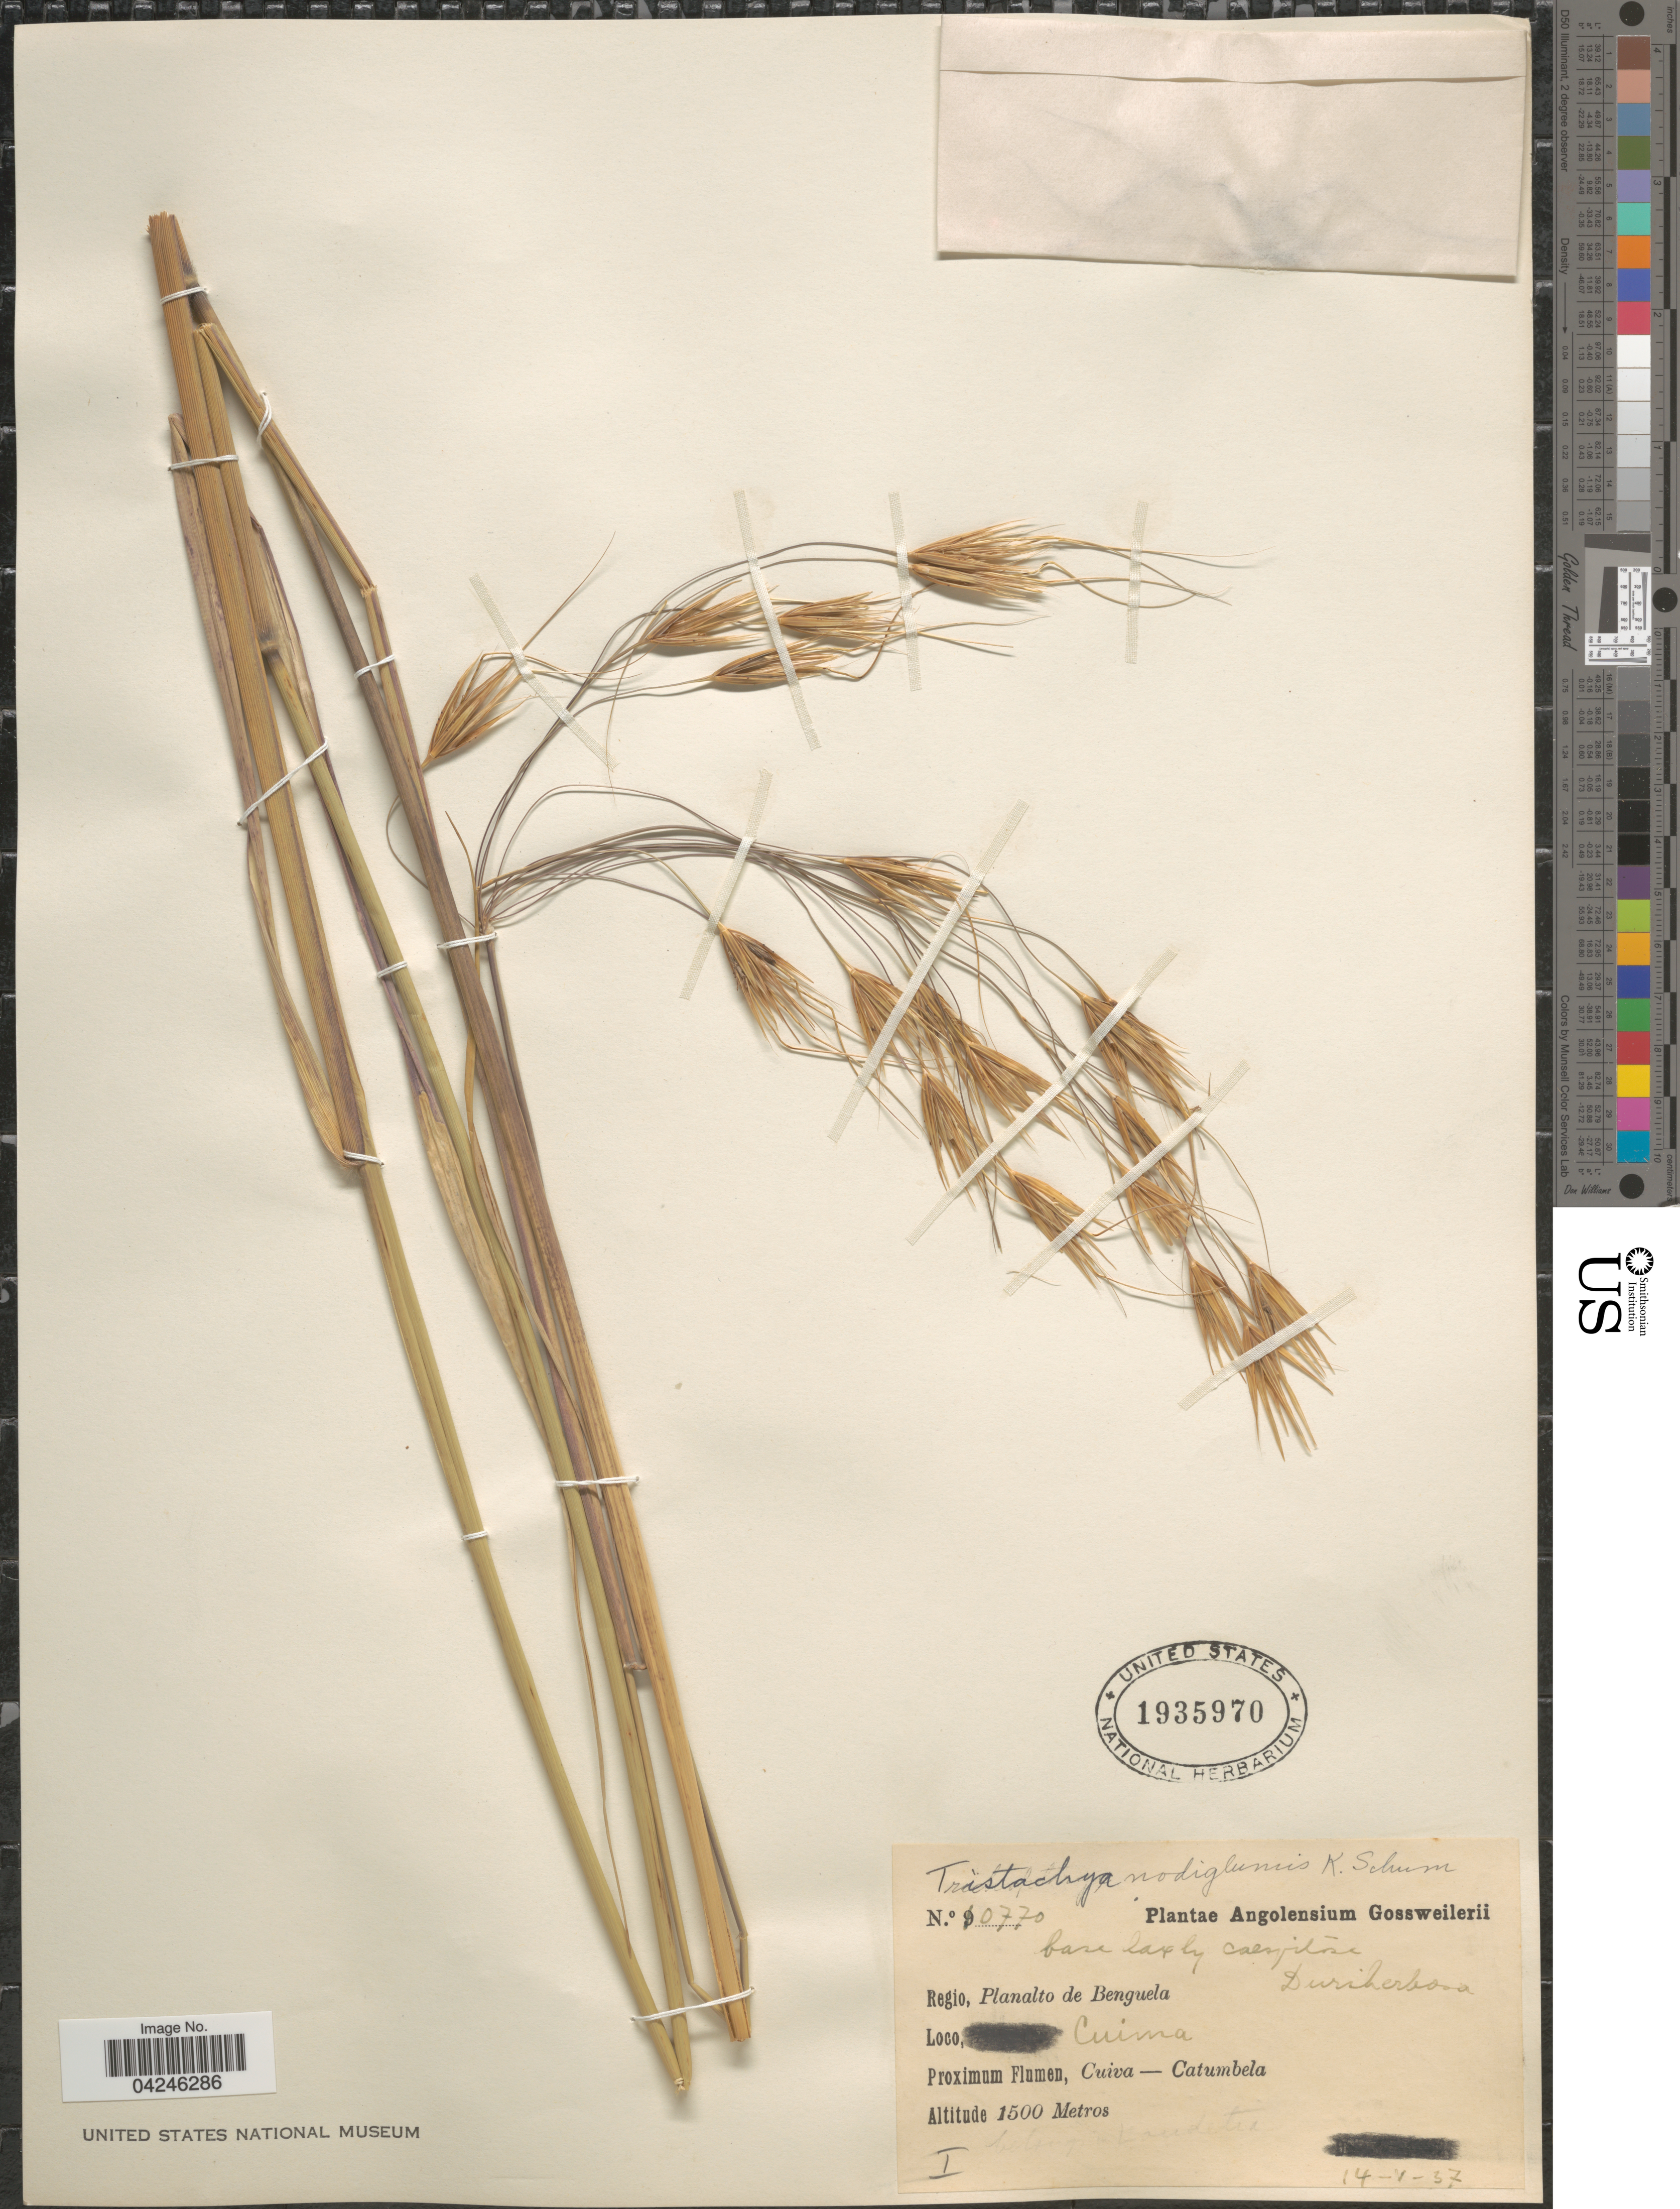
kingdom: Plantae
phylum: Tracheophyta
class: Liliopsida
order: Poales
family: Poaceae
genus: Tristachya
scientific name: Tristachya nodiglumis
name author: K. Schum.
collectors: -. Gossweiler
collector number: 10770*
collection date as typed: Transcribed d/m/y: 14/5/37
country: Angola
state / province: Benguela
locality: Angolensium. Regio, Planalto de Benguela. Cuima. Proximum Flumen, Cuiva - Catumbela.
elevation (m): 1500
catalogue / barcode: US 1935970